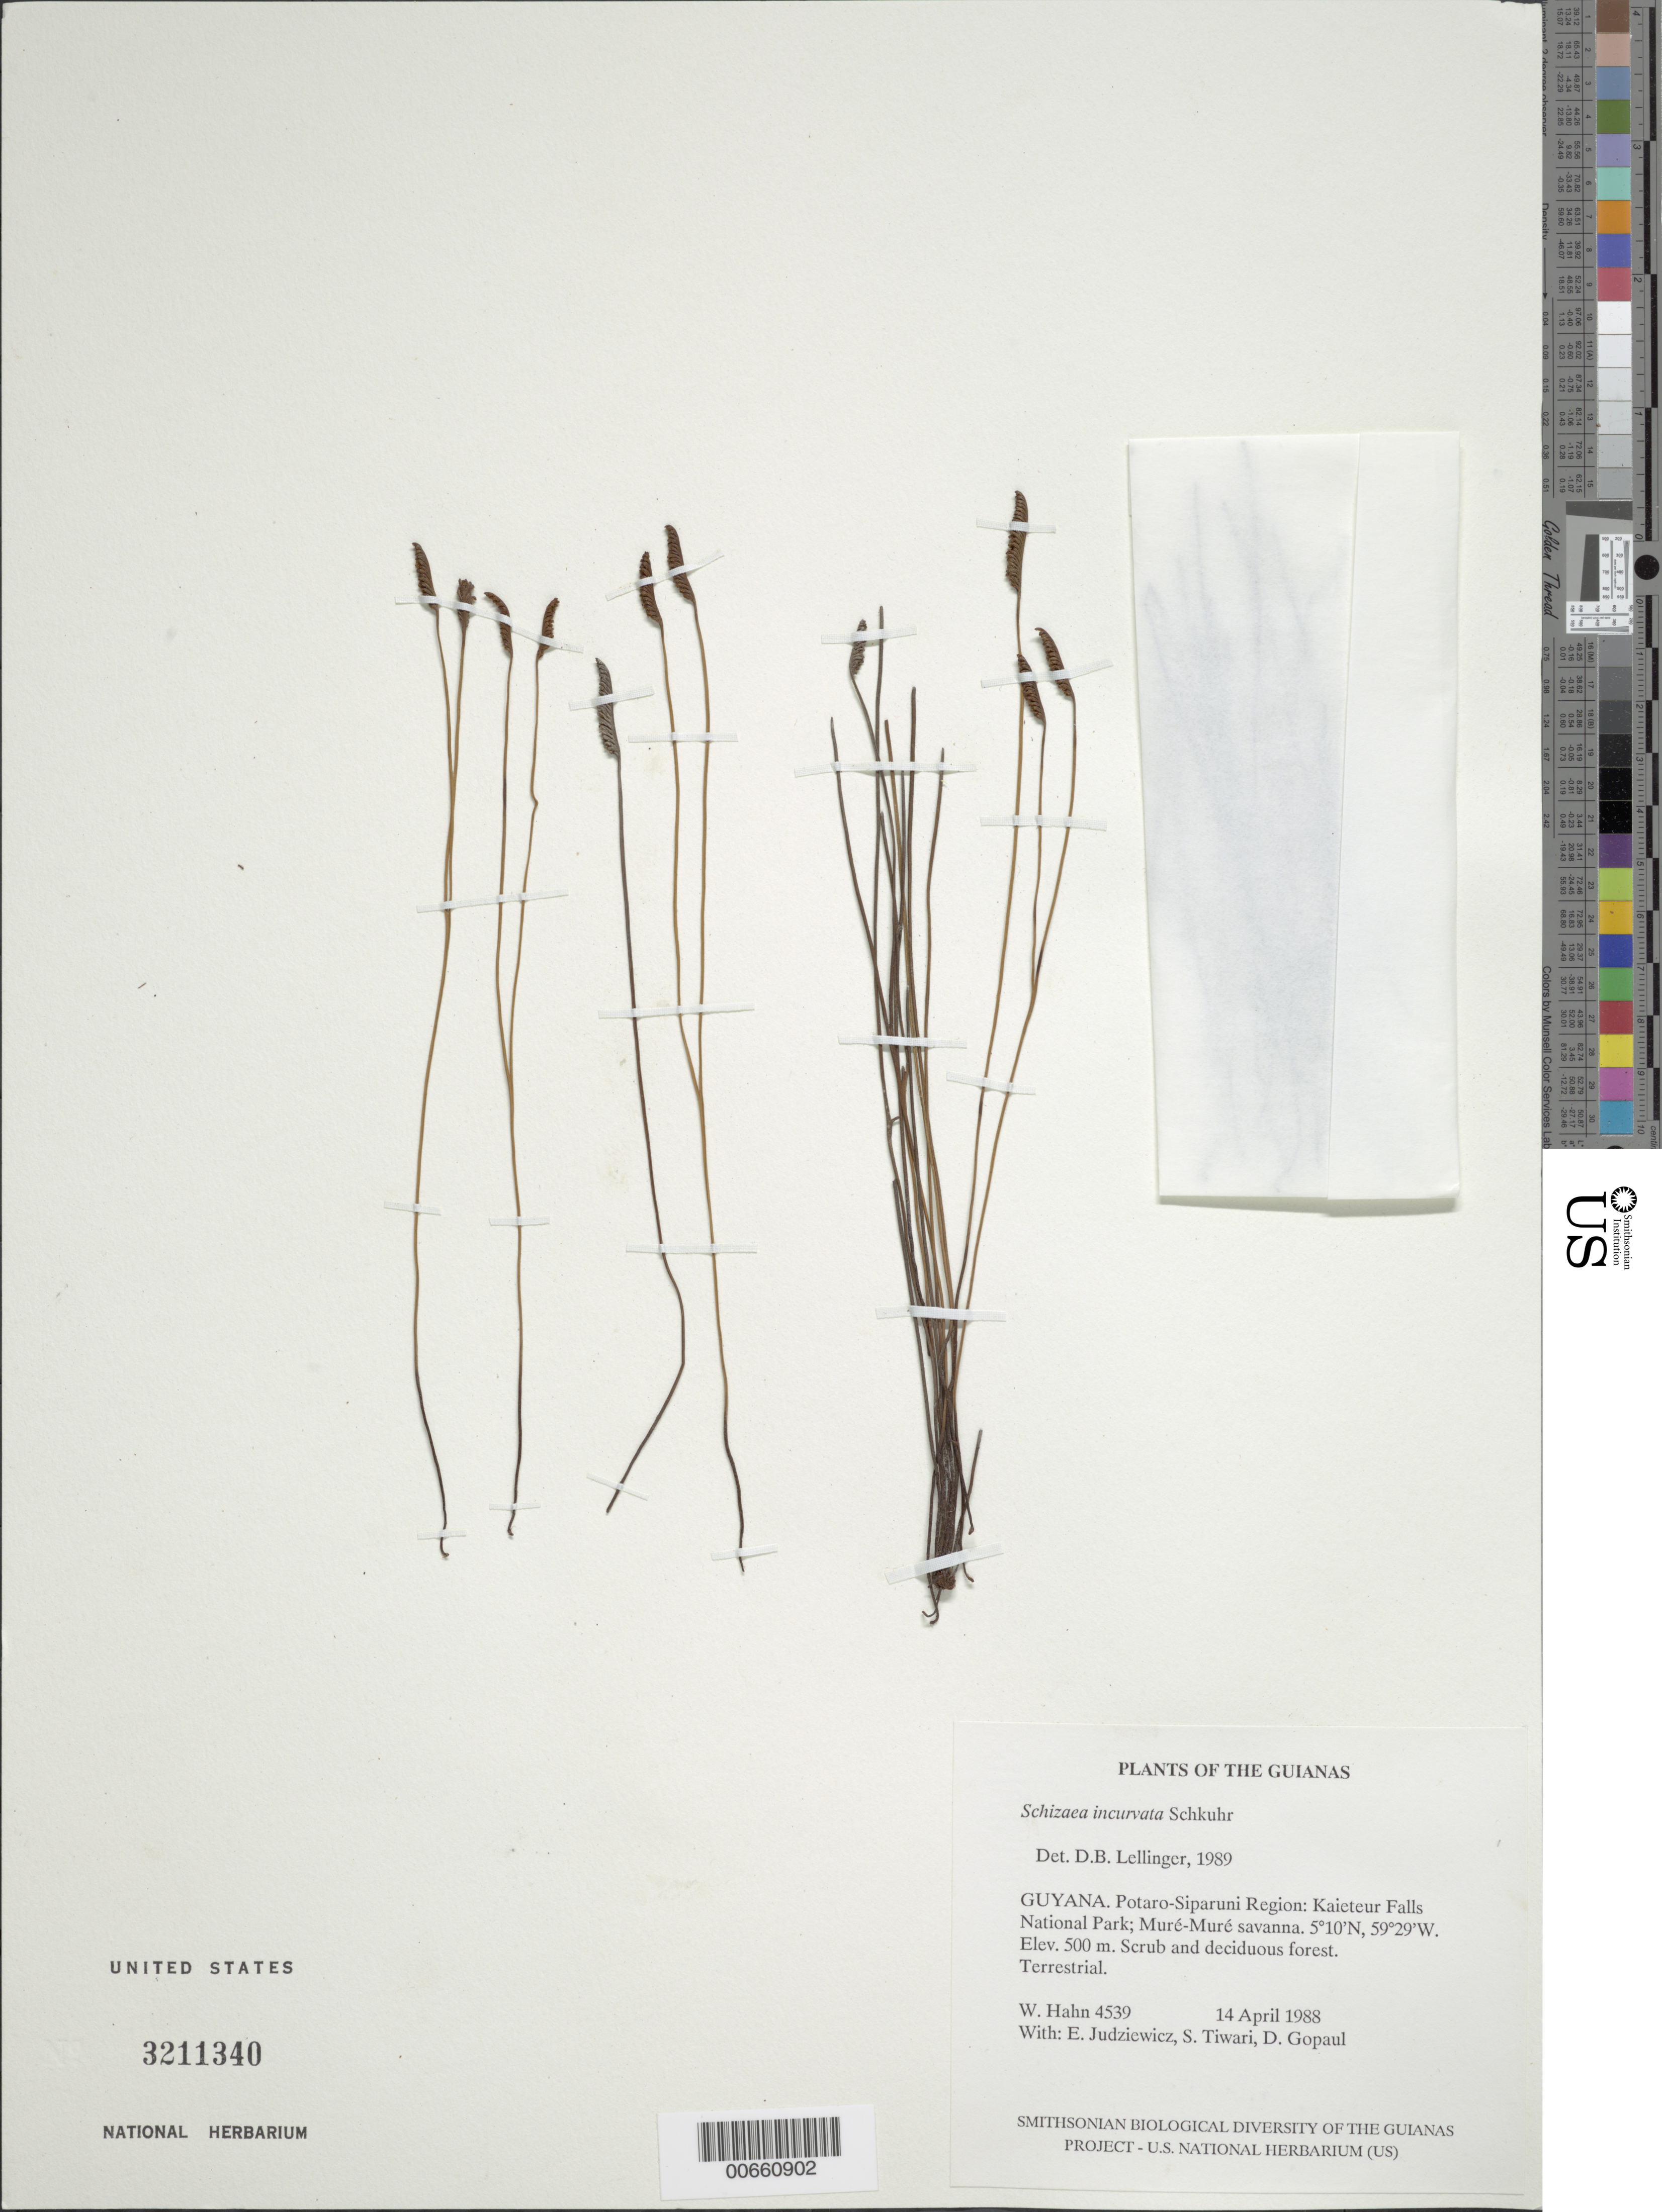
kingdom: Plantae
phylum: Tracheophyta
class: Polypodiopsida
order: Schizaeales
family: Schizaeaceae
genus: Schizaea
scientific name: Schizaea incurvata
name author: Schkuhr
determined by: Lellinger, David B., (BOT), Smithsonian Institution - National Museum of Natural History (UNITED STATES)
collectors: W. Hahn, E. J. Judziewicz, S. Tiwari & D. Gopaul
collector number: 4539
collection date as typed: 14 April 1988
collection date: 1988-04-14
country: Guyana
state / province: Potaro-Siparuni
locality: Kaieteur Falls National Park; Muré-Muré savanna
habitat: Scrub and deciduous forest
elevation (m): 500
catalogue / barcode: US 3211340